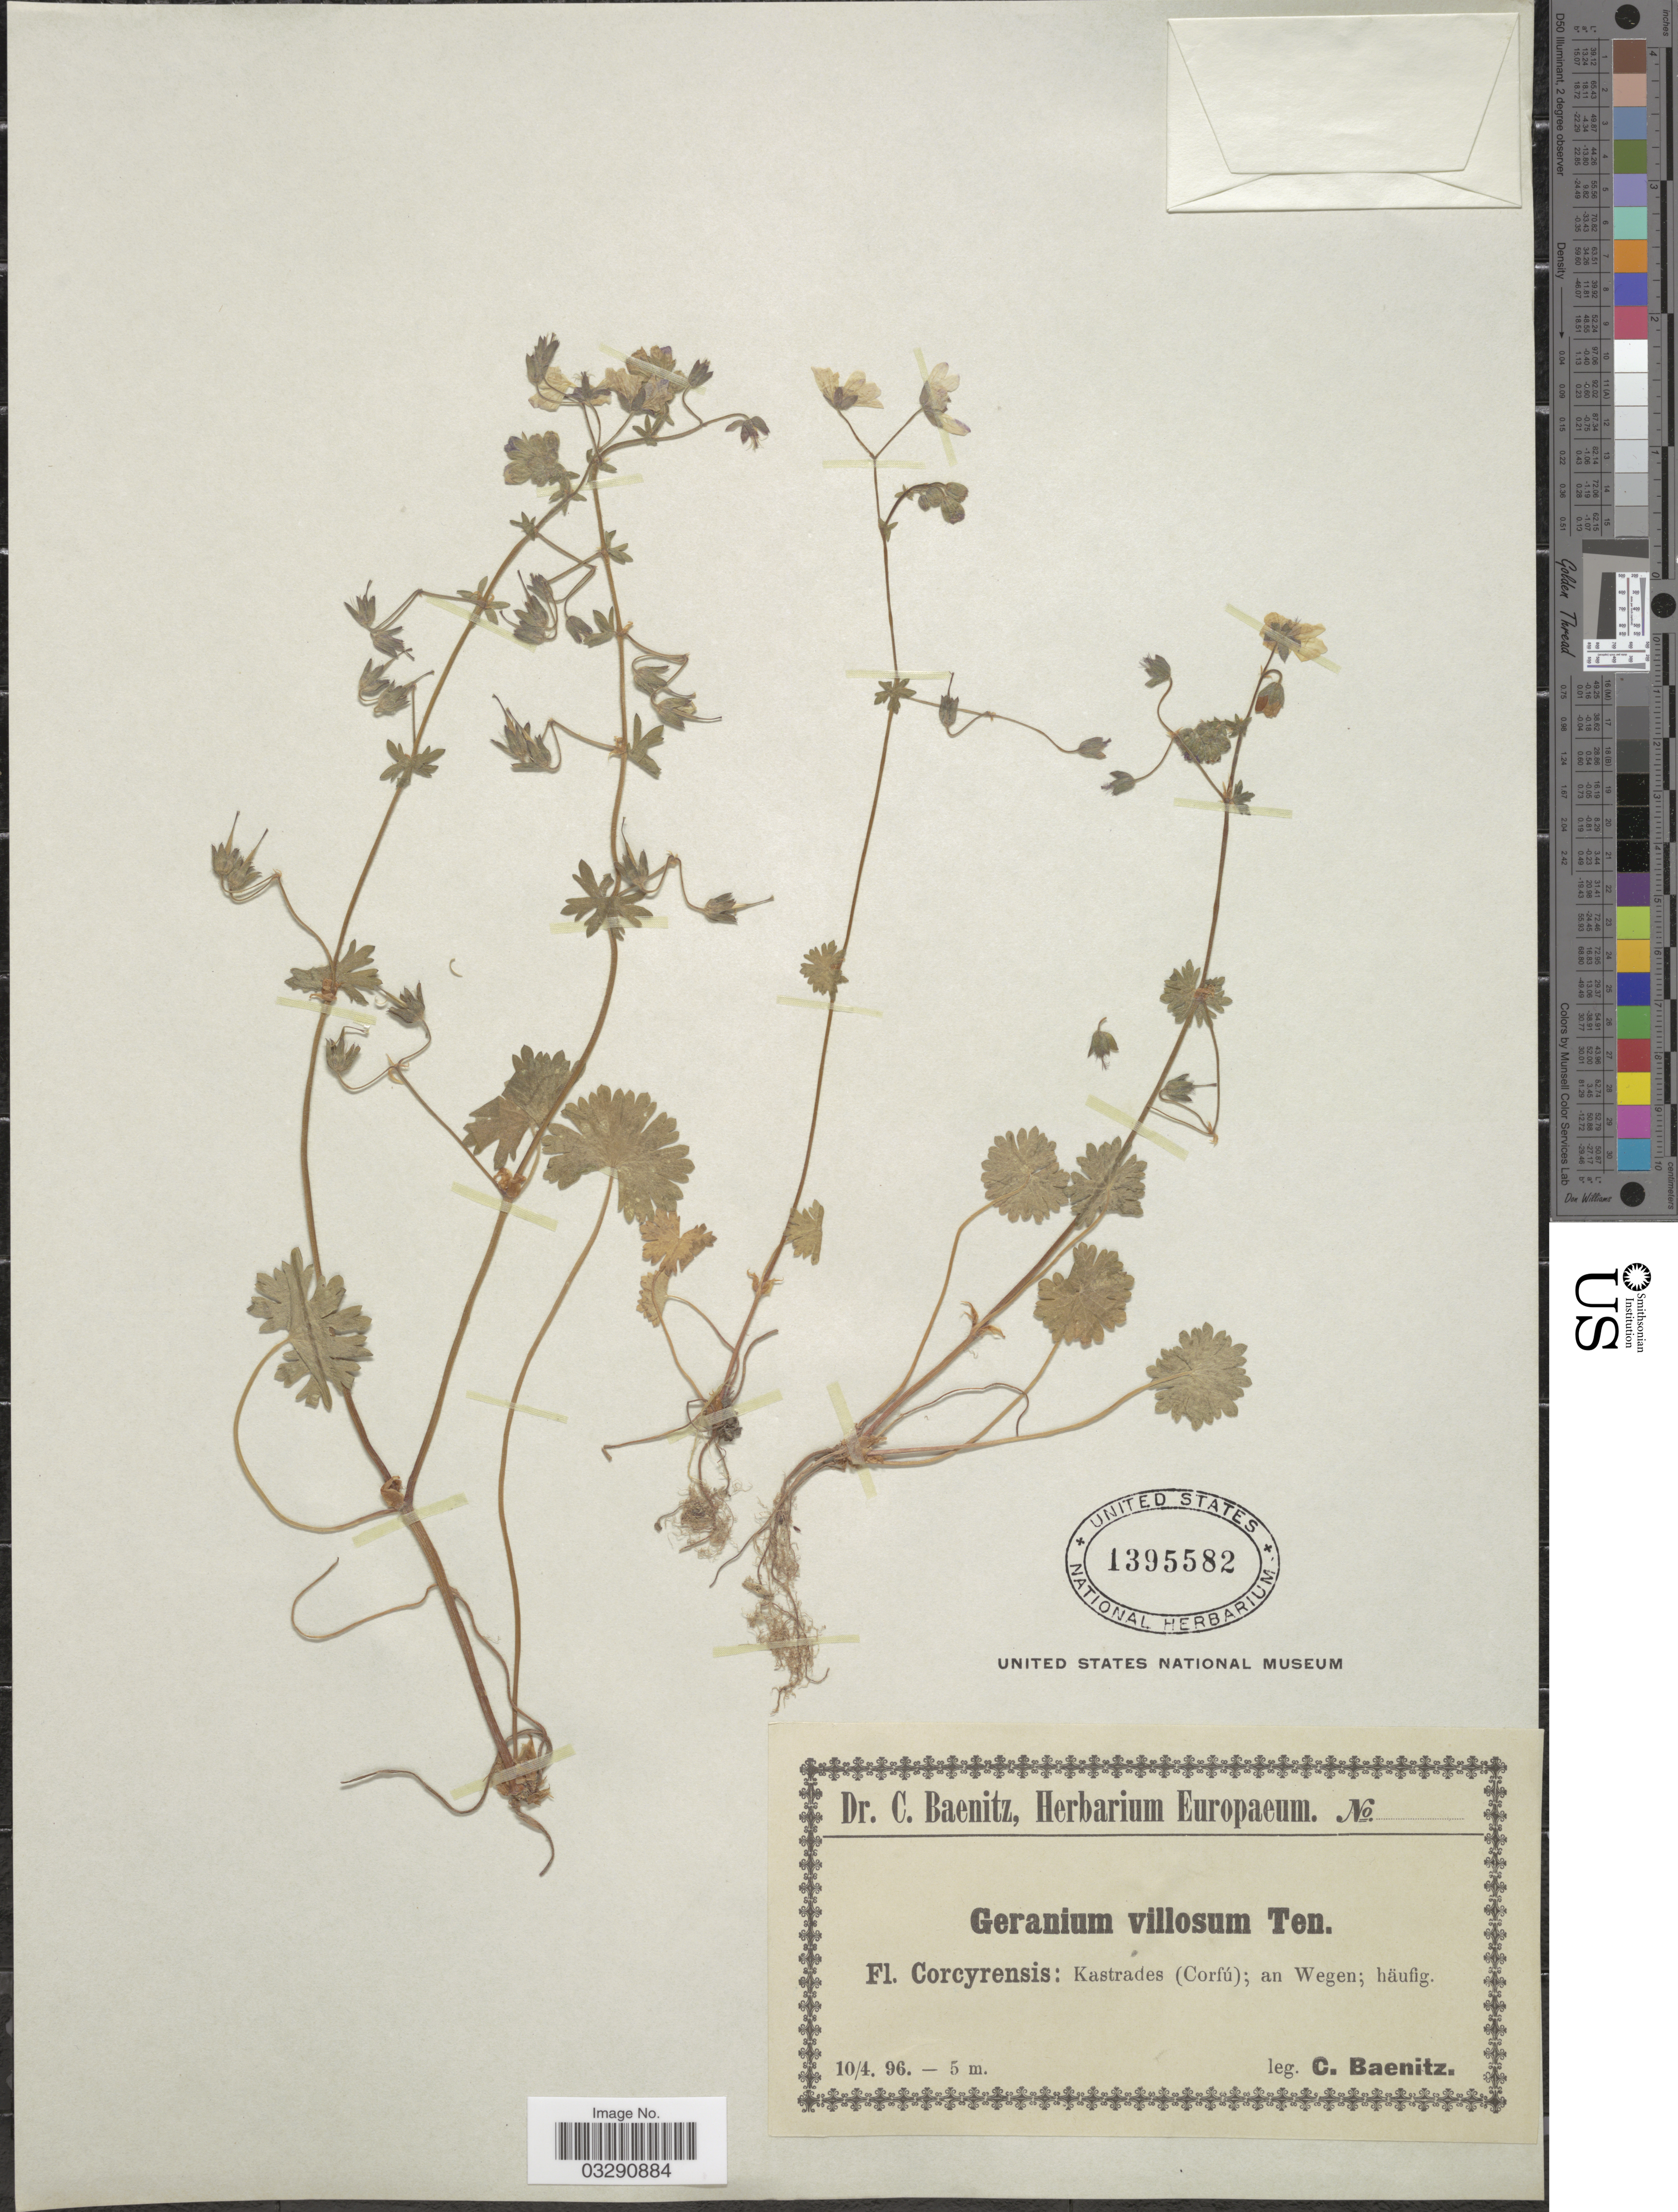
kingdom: Plantae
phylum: Tracheophyta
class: Magnoliopsida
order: Geraniales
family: Geraniaceae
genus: Geranium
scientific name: Geranium villosum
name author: Ten.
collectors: C. G. Baenitz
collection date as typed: Transcribed d/m/y: 10/4/96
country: Greece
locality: Corcyrensis: Kastrades (Corfú); an Wegen; häufig.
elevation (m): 5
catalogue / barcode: US 1395582